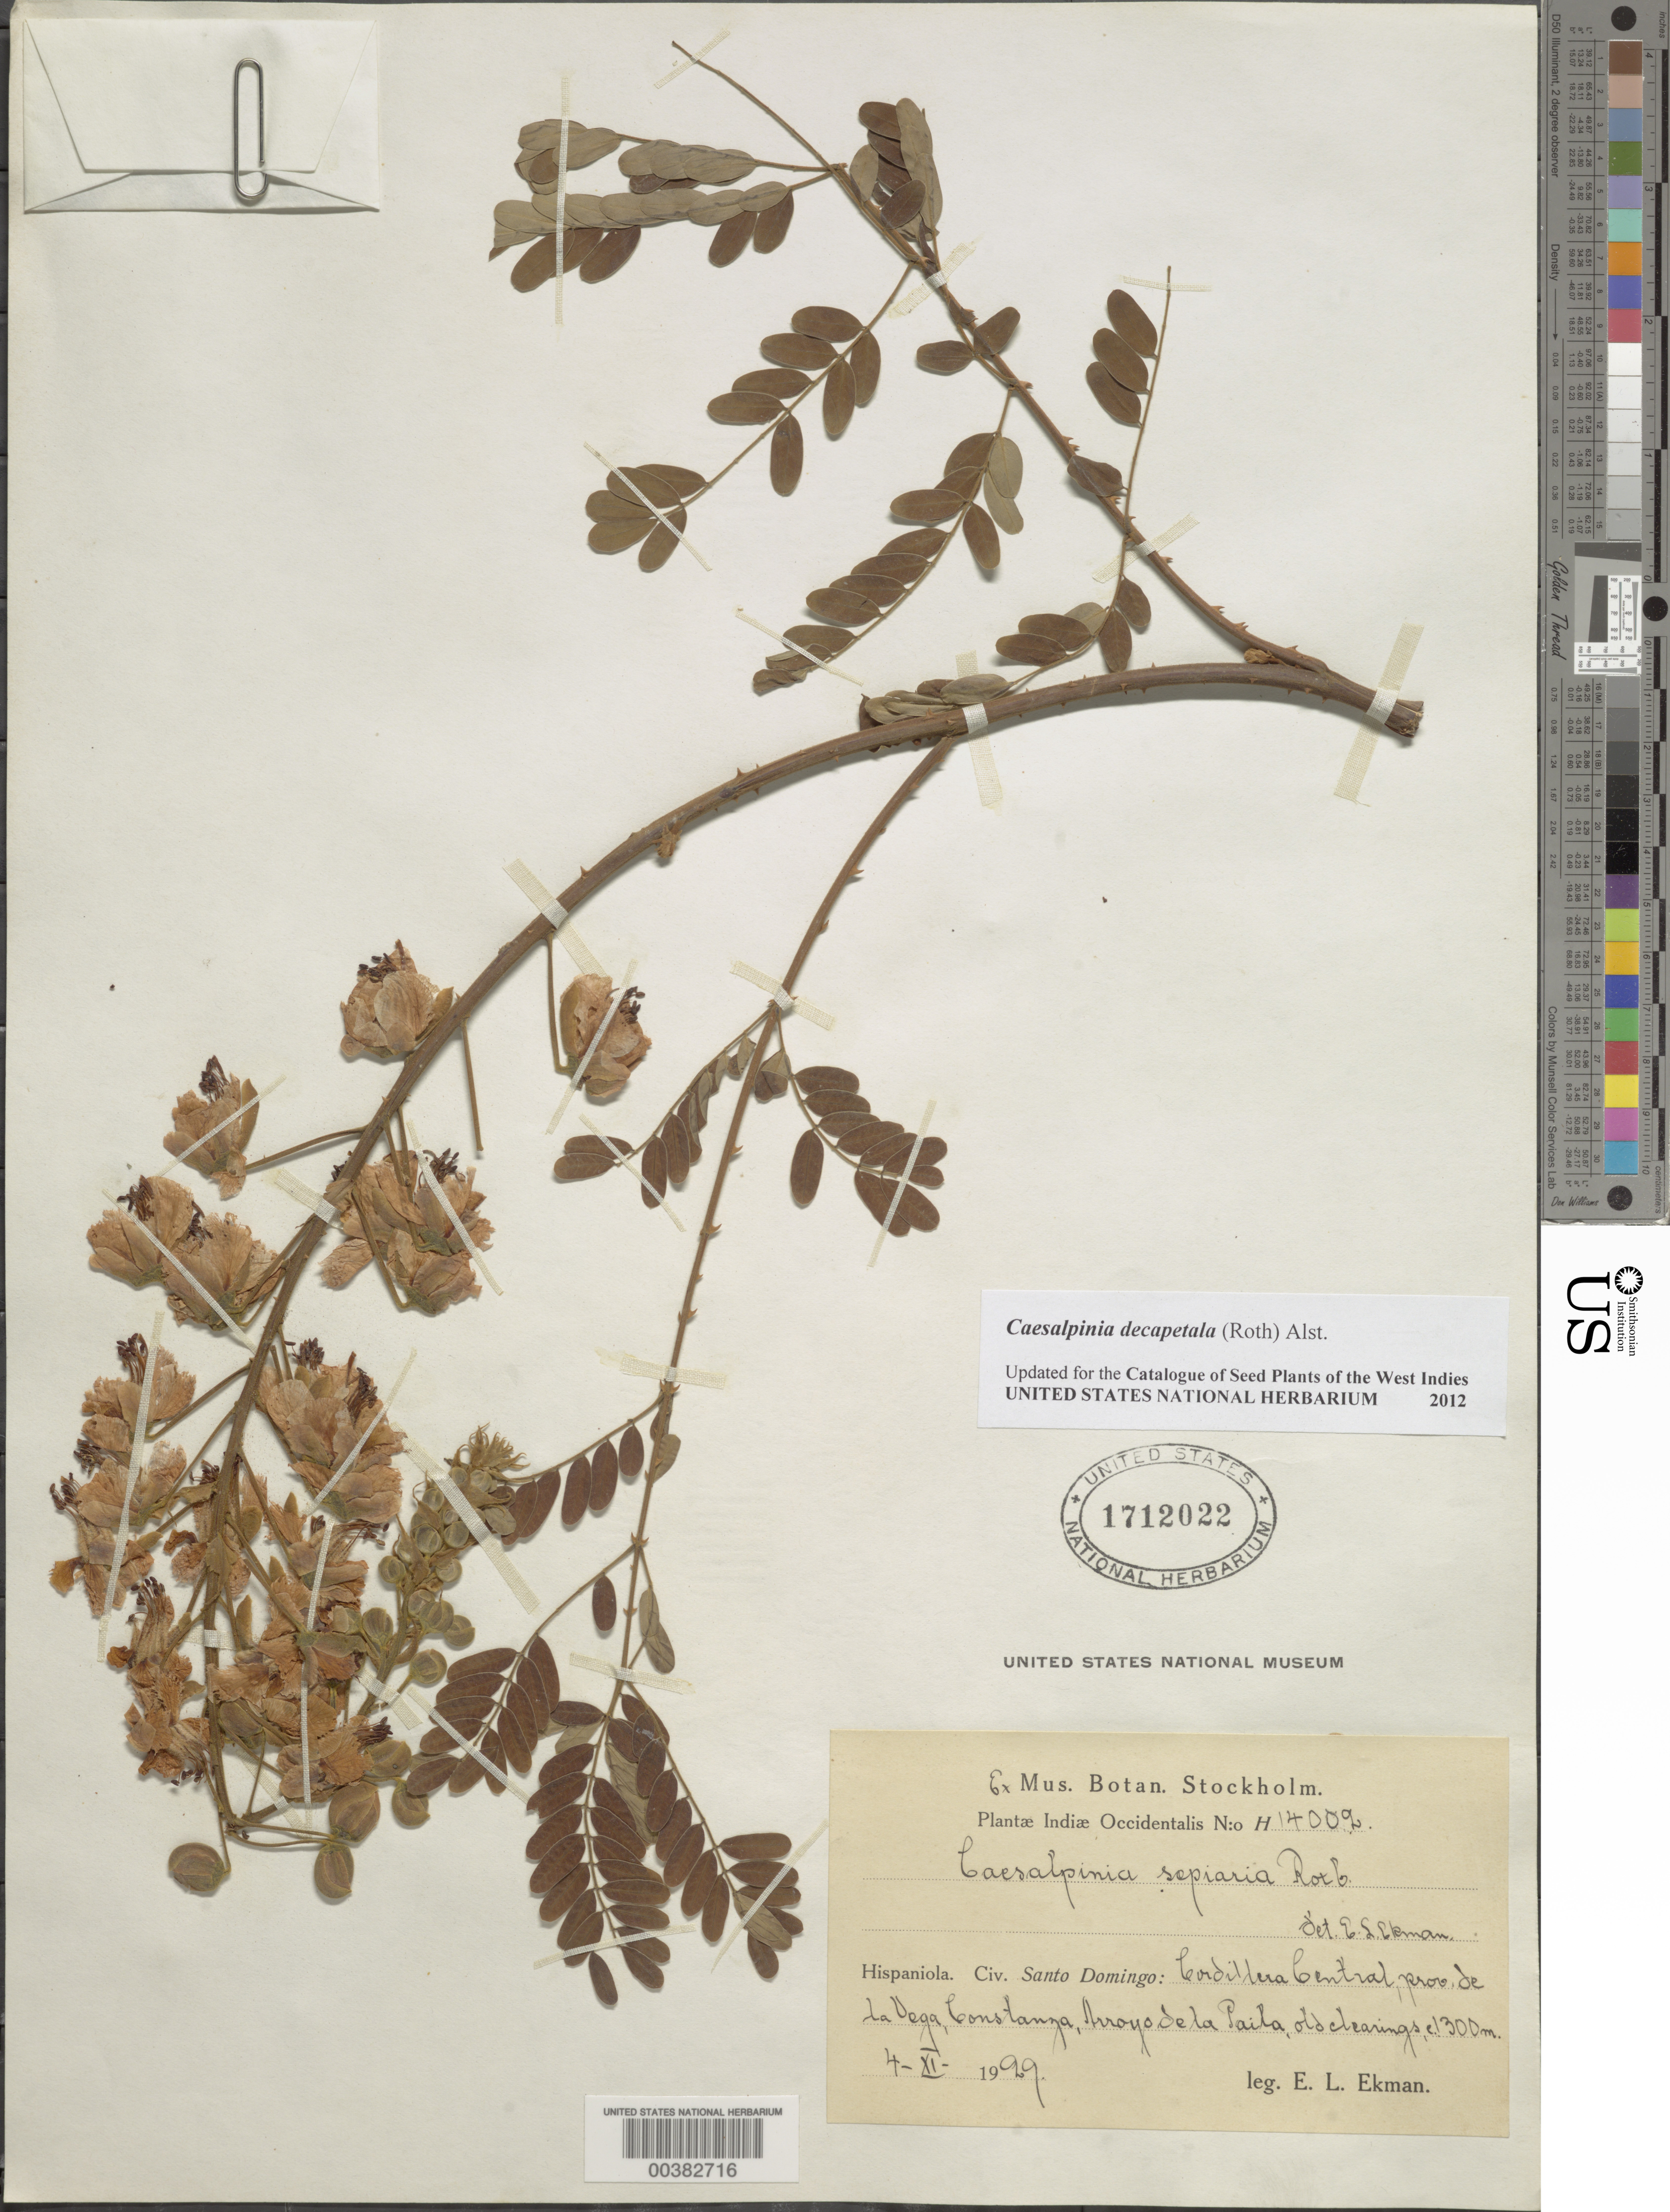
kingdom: Plantae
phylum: Tracheophyta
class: Magnoliopsida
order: Fabales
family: Fabaceae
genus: Biancaea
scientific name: Biancaea decapetala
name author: (Roth) O. Deg.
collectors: E. L. Ekman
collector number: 14009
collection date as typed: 04 Nov 1929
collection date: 1929-11-04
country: Dominican Republic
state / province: La Vega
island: Hispaniola Island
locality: Cordillera central, constanza, arroyo de la paila, old clearing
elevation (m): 1300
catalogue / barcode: US 1712022